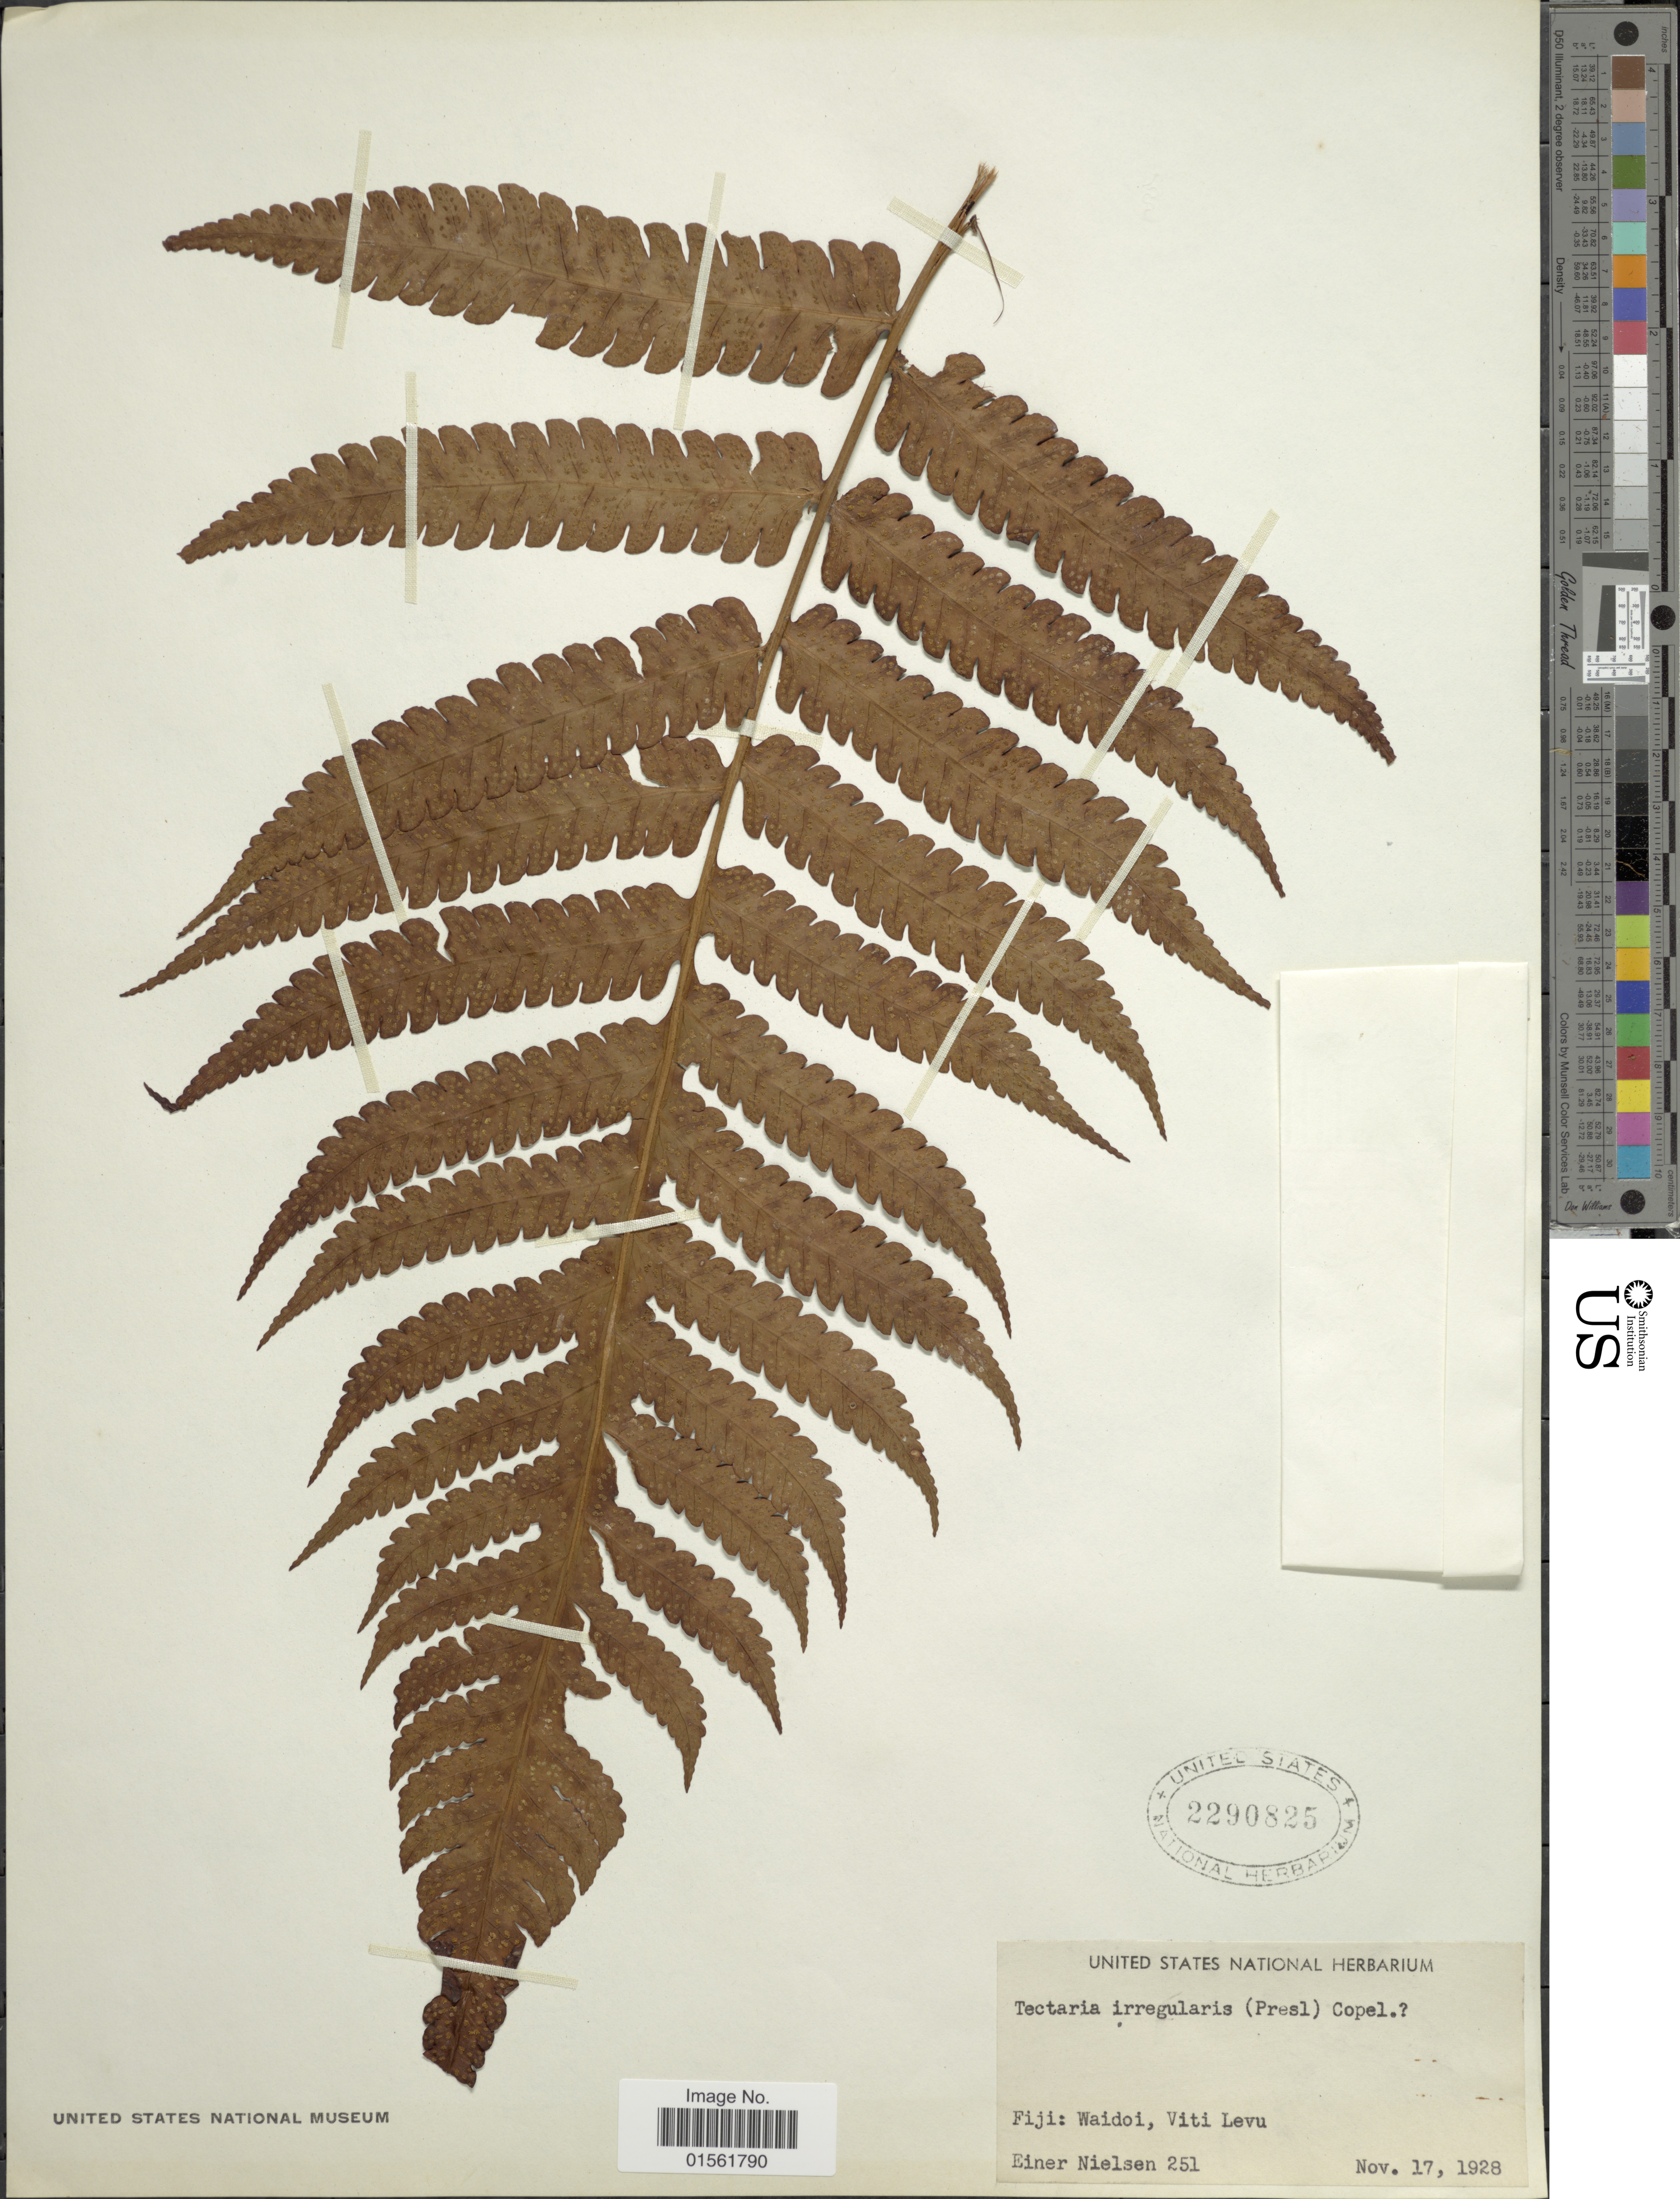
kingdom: Plantae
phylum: Tracheophyta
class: Polypodiopsida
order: Polypodiales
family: Dryopteridaceae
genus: Pleocnemia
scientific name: Pleocnemia irregularis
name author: (C. Presl) Holttum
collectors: E. Nielsen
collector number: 251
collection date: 1928-11-17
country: Fiji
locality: Waidoi, Viti Levu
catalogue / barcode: US 2290825